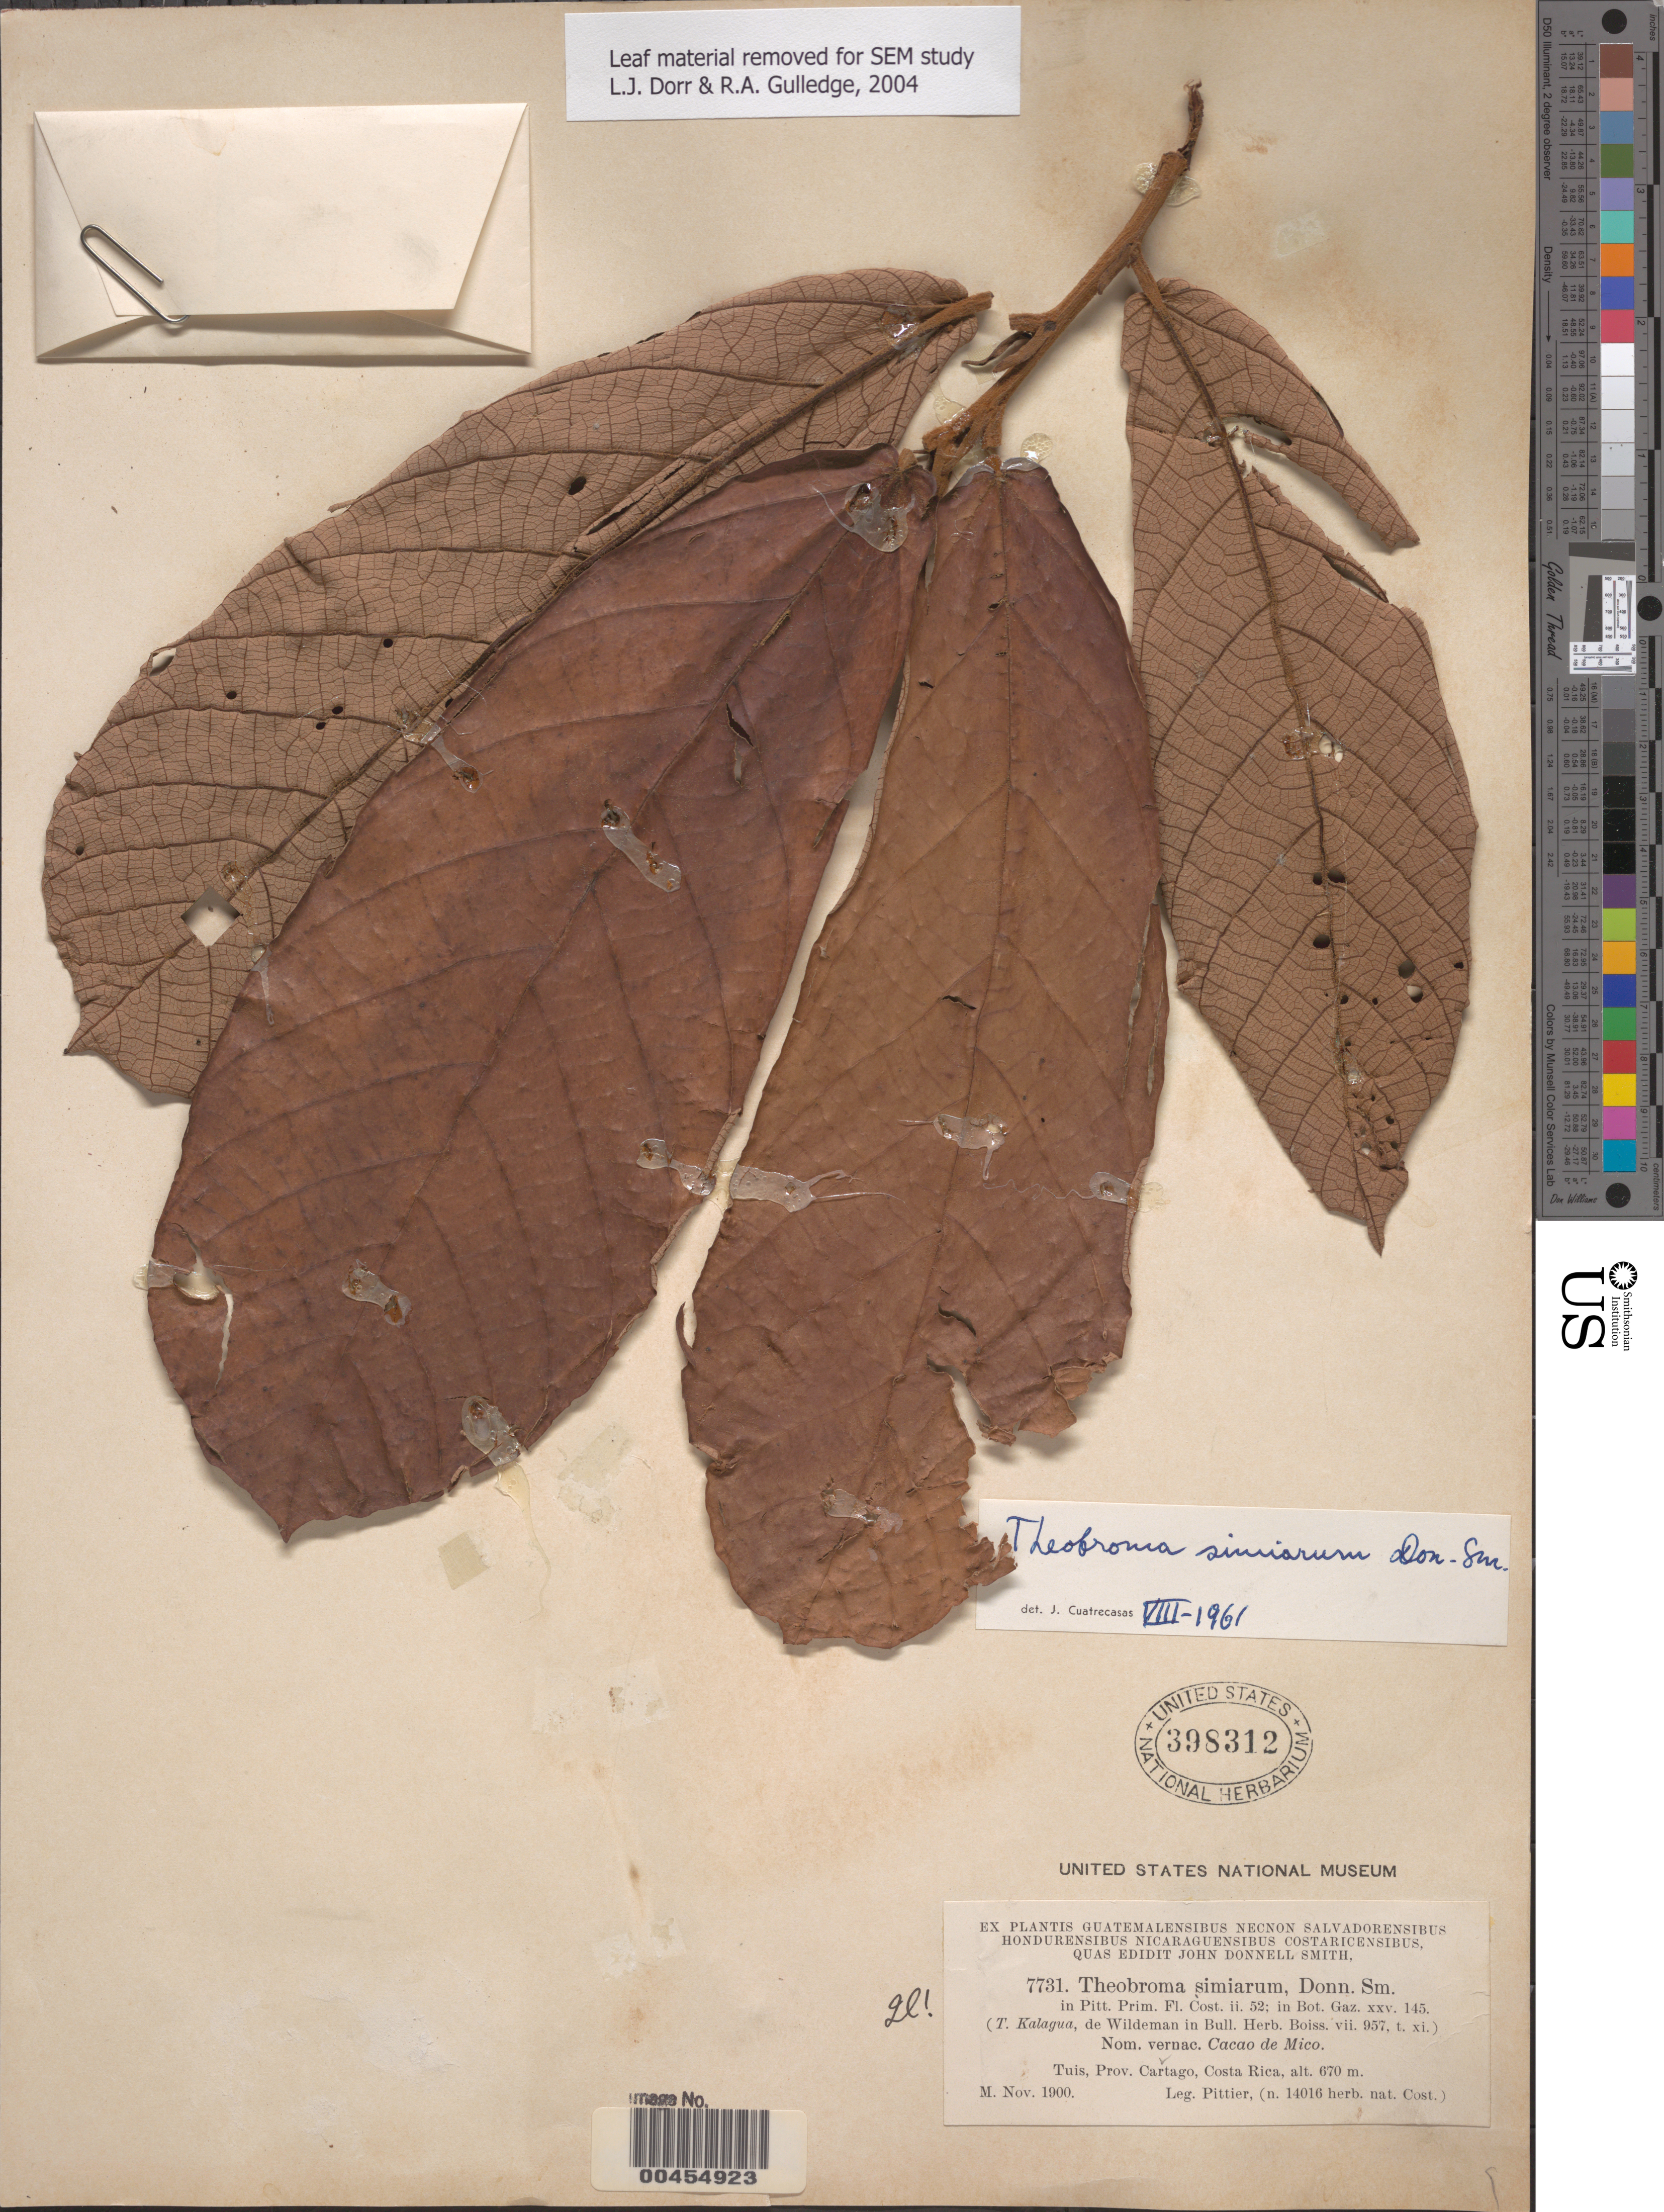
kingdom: Plantae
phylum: Tracheophyta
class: Magnoliopsida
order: Malvales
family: Malvaceae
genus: Theobroma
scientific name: Theobroma simiarum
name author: Donn. Sm.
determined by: Cuatrecasas, J.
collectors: H. F. Pittier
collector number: herb. 14016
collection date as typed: Nov 1900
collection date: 1900-11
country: Costa Rica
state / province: Cartago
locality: Tula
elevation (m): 670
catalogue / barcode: US 398312